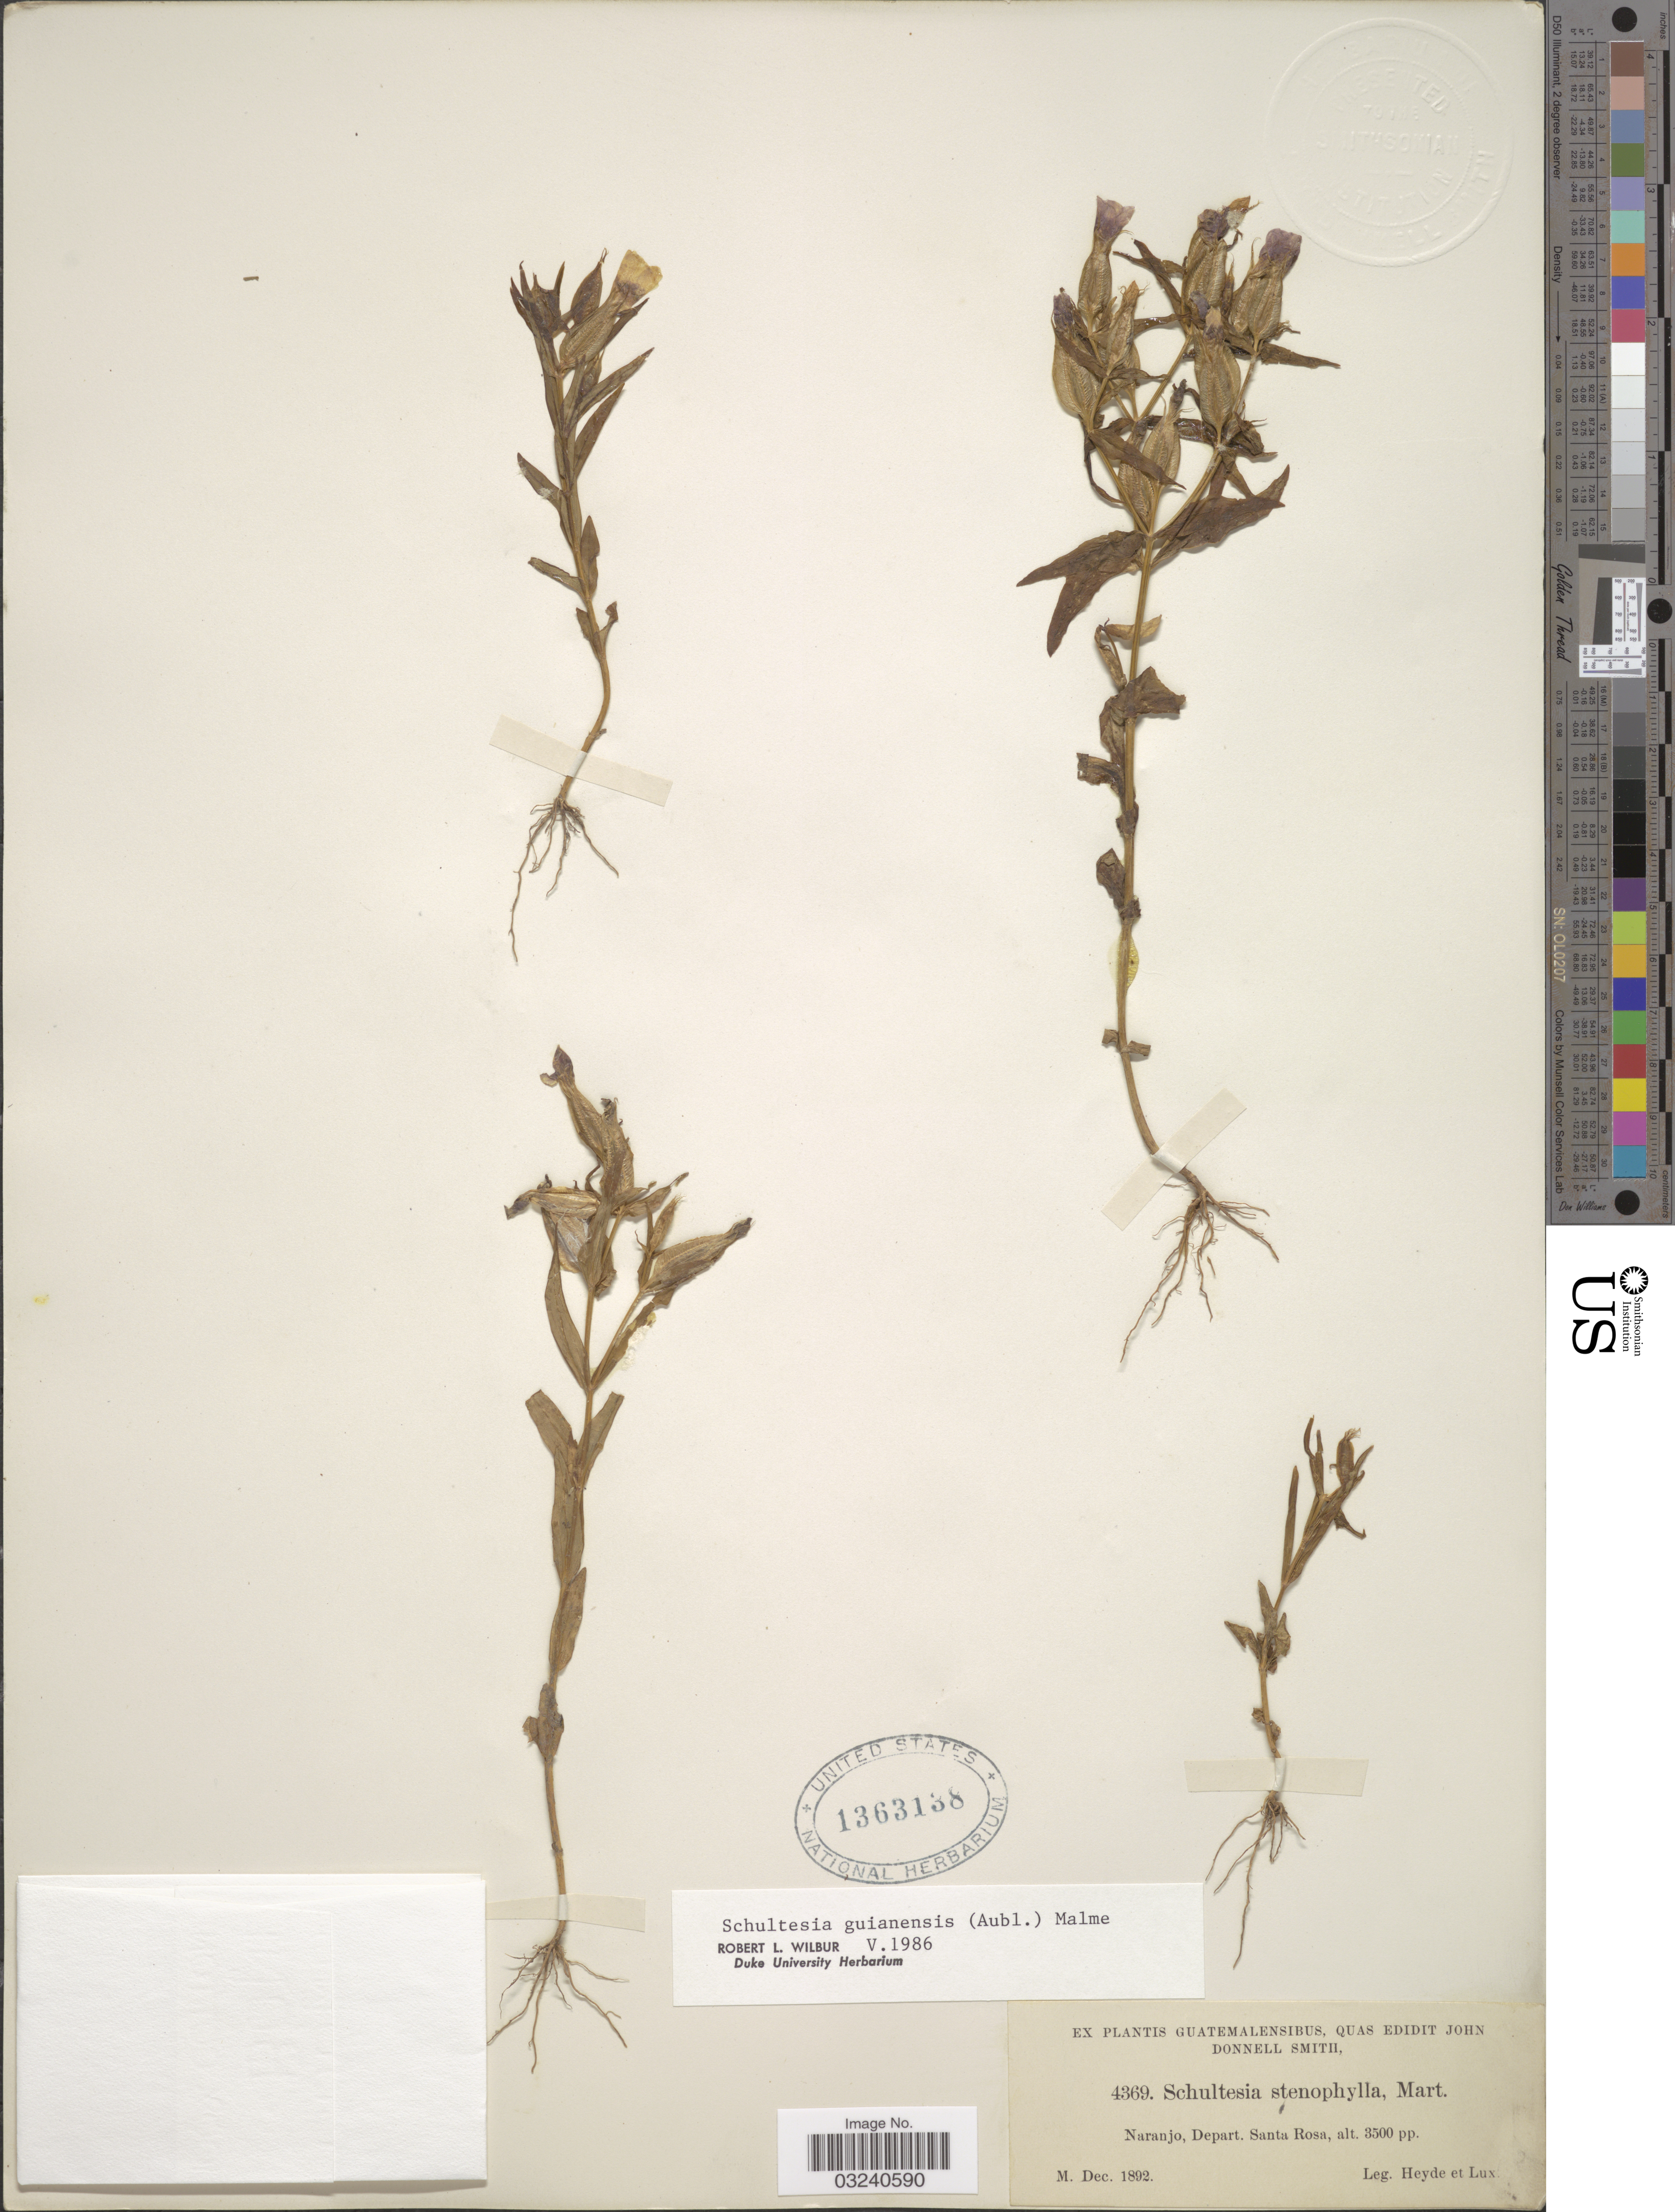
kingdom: Plantae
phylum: Tracheophyta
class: Magnoliopsida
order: Gentianales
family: Gentianaceae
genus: Schultesia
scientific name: Schultesia guianensis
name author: (Aubl.) Malme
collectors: Heyde & Lux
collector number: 4369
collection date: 1892-12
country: Guatemala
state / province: Santa Rosa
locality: Naranjo, Depart. Santa Rosa.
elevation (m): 1067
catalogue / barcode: US 1363138